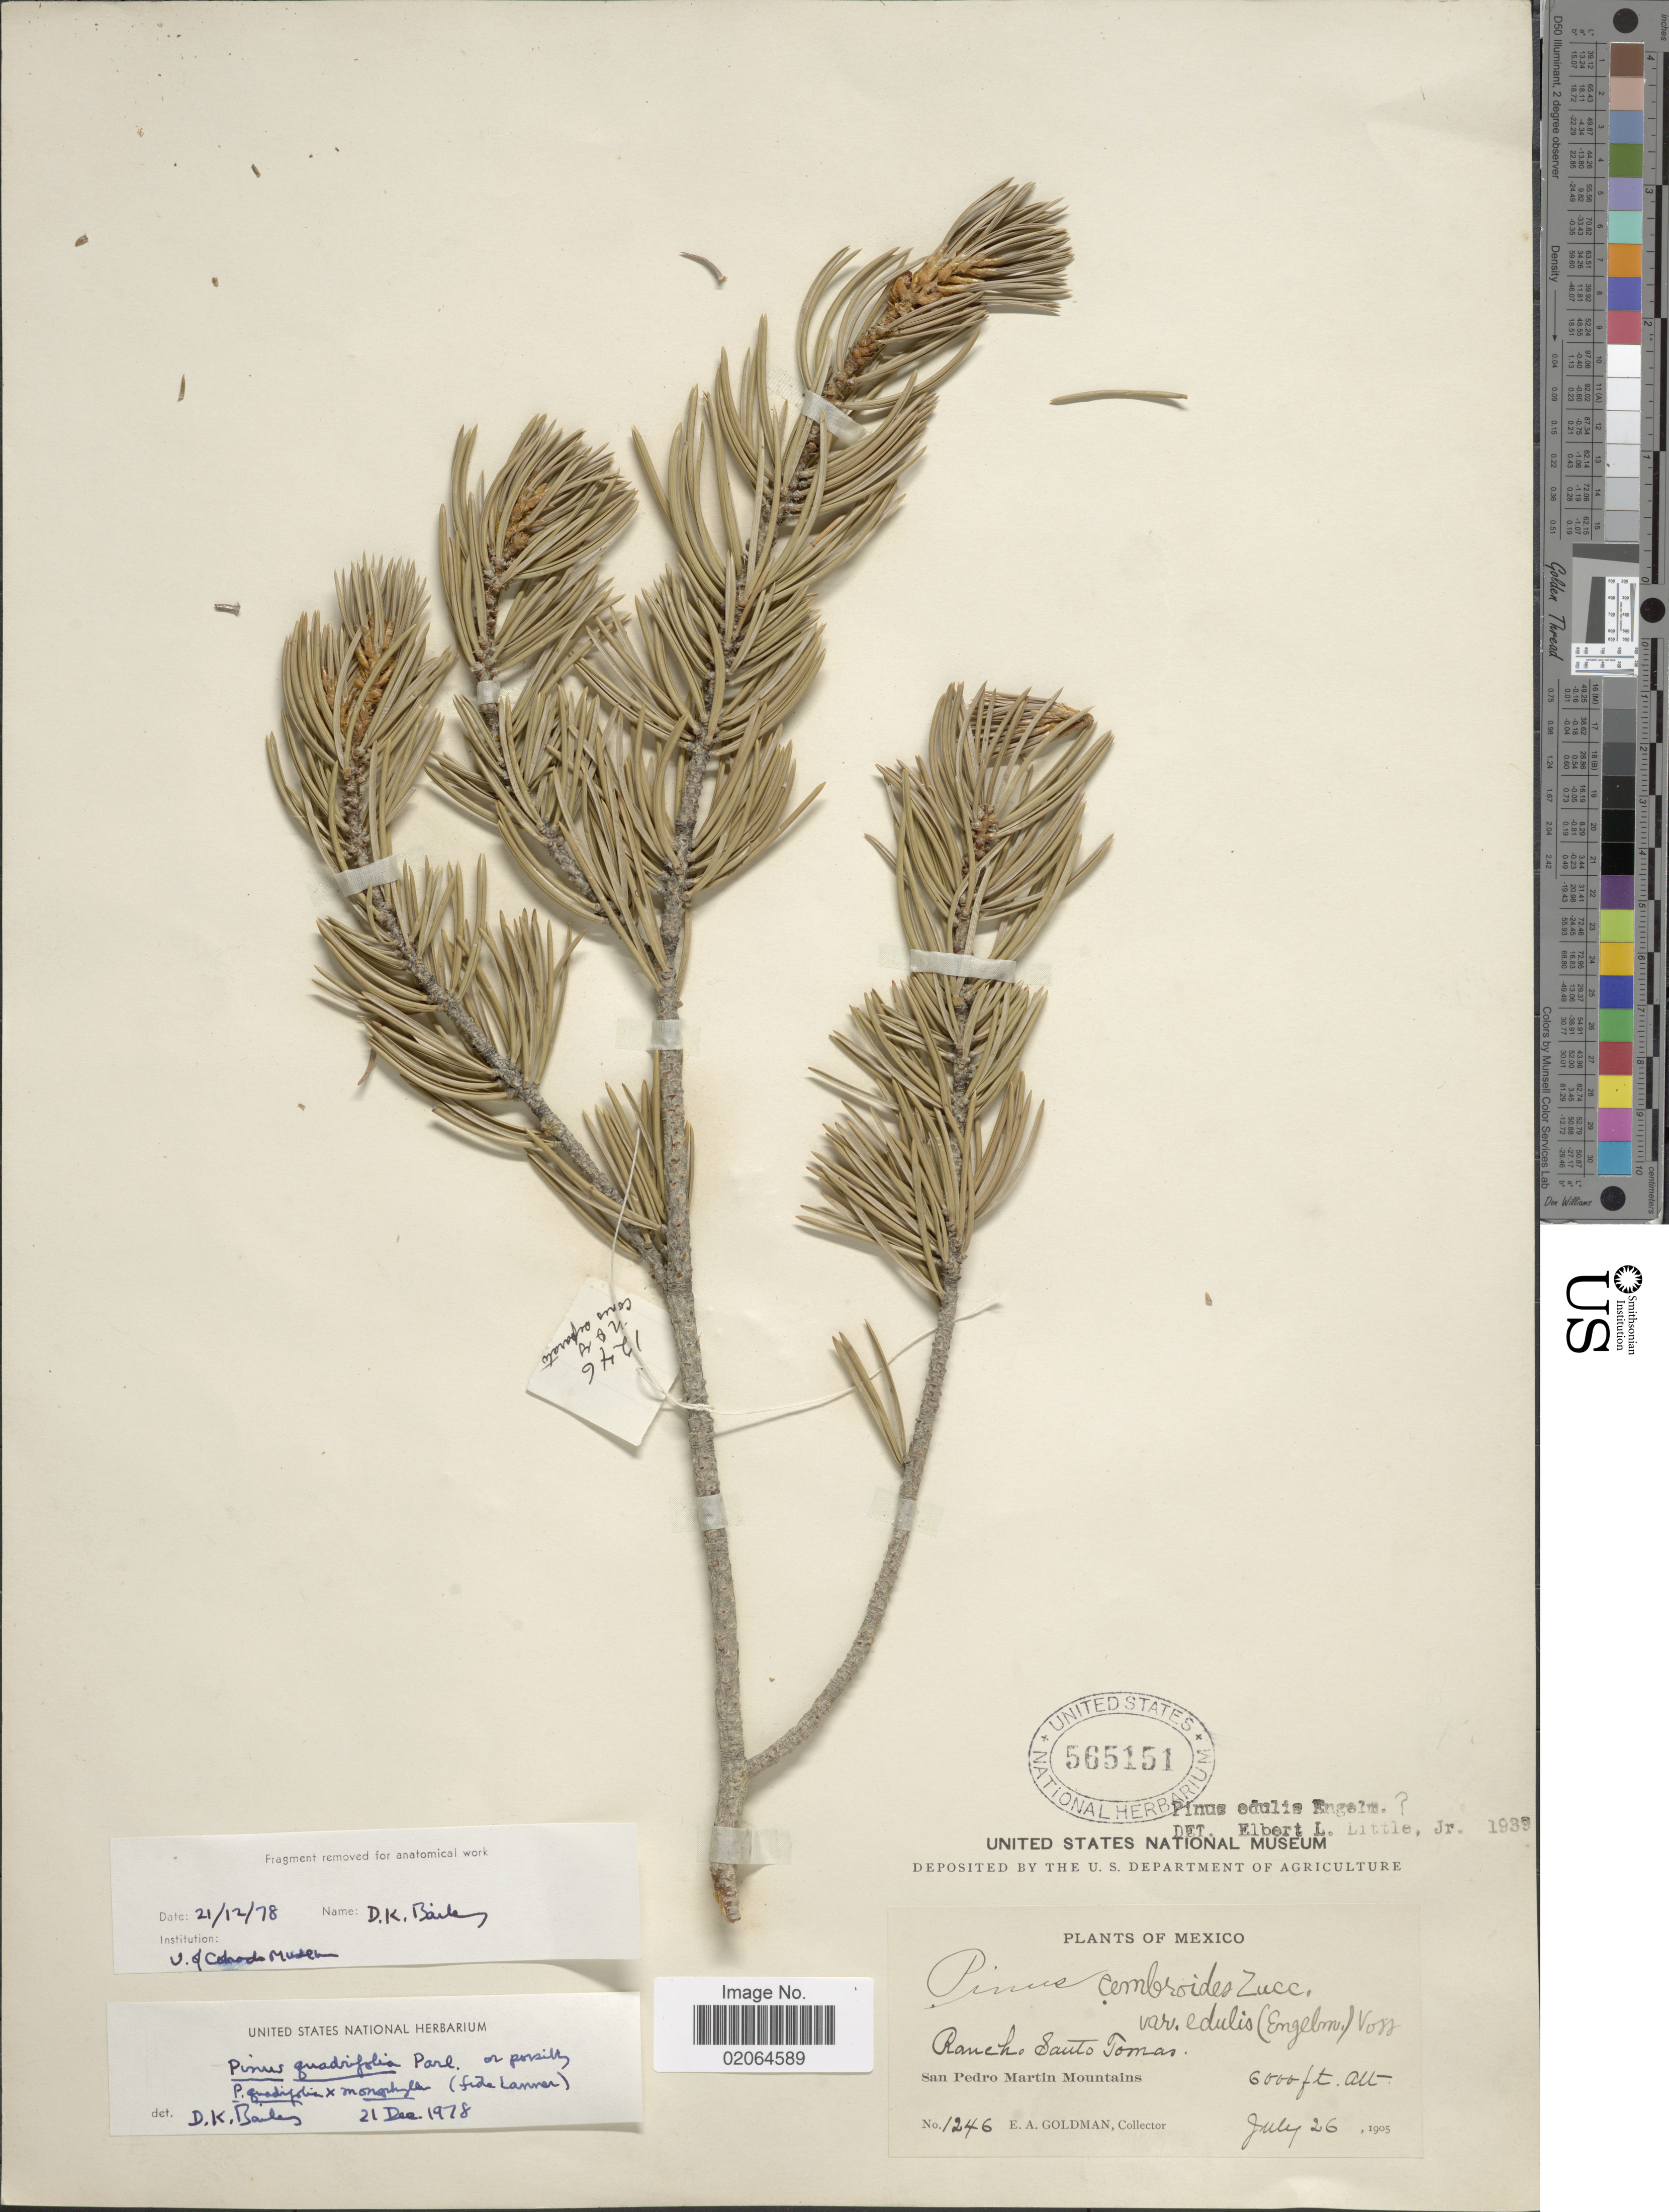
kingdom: Plantae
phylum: Tracheophyta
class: Pinopsida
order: Pinales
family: Pinaceae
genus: Pinus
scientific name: Pinus quadrifolia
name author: Parl. ex Sudw.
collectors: E. A. Goldman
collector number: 1246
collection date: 1905-07-26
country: Mexico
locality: Mexico. San Pedro Martin Mountains. Ranch Santo Tomas.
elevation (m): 1829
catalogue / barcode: US 565151